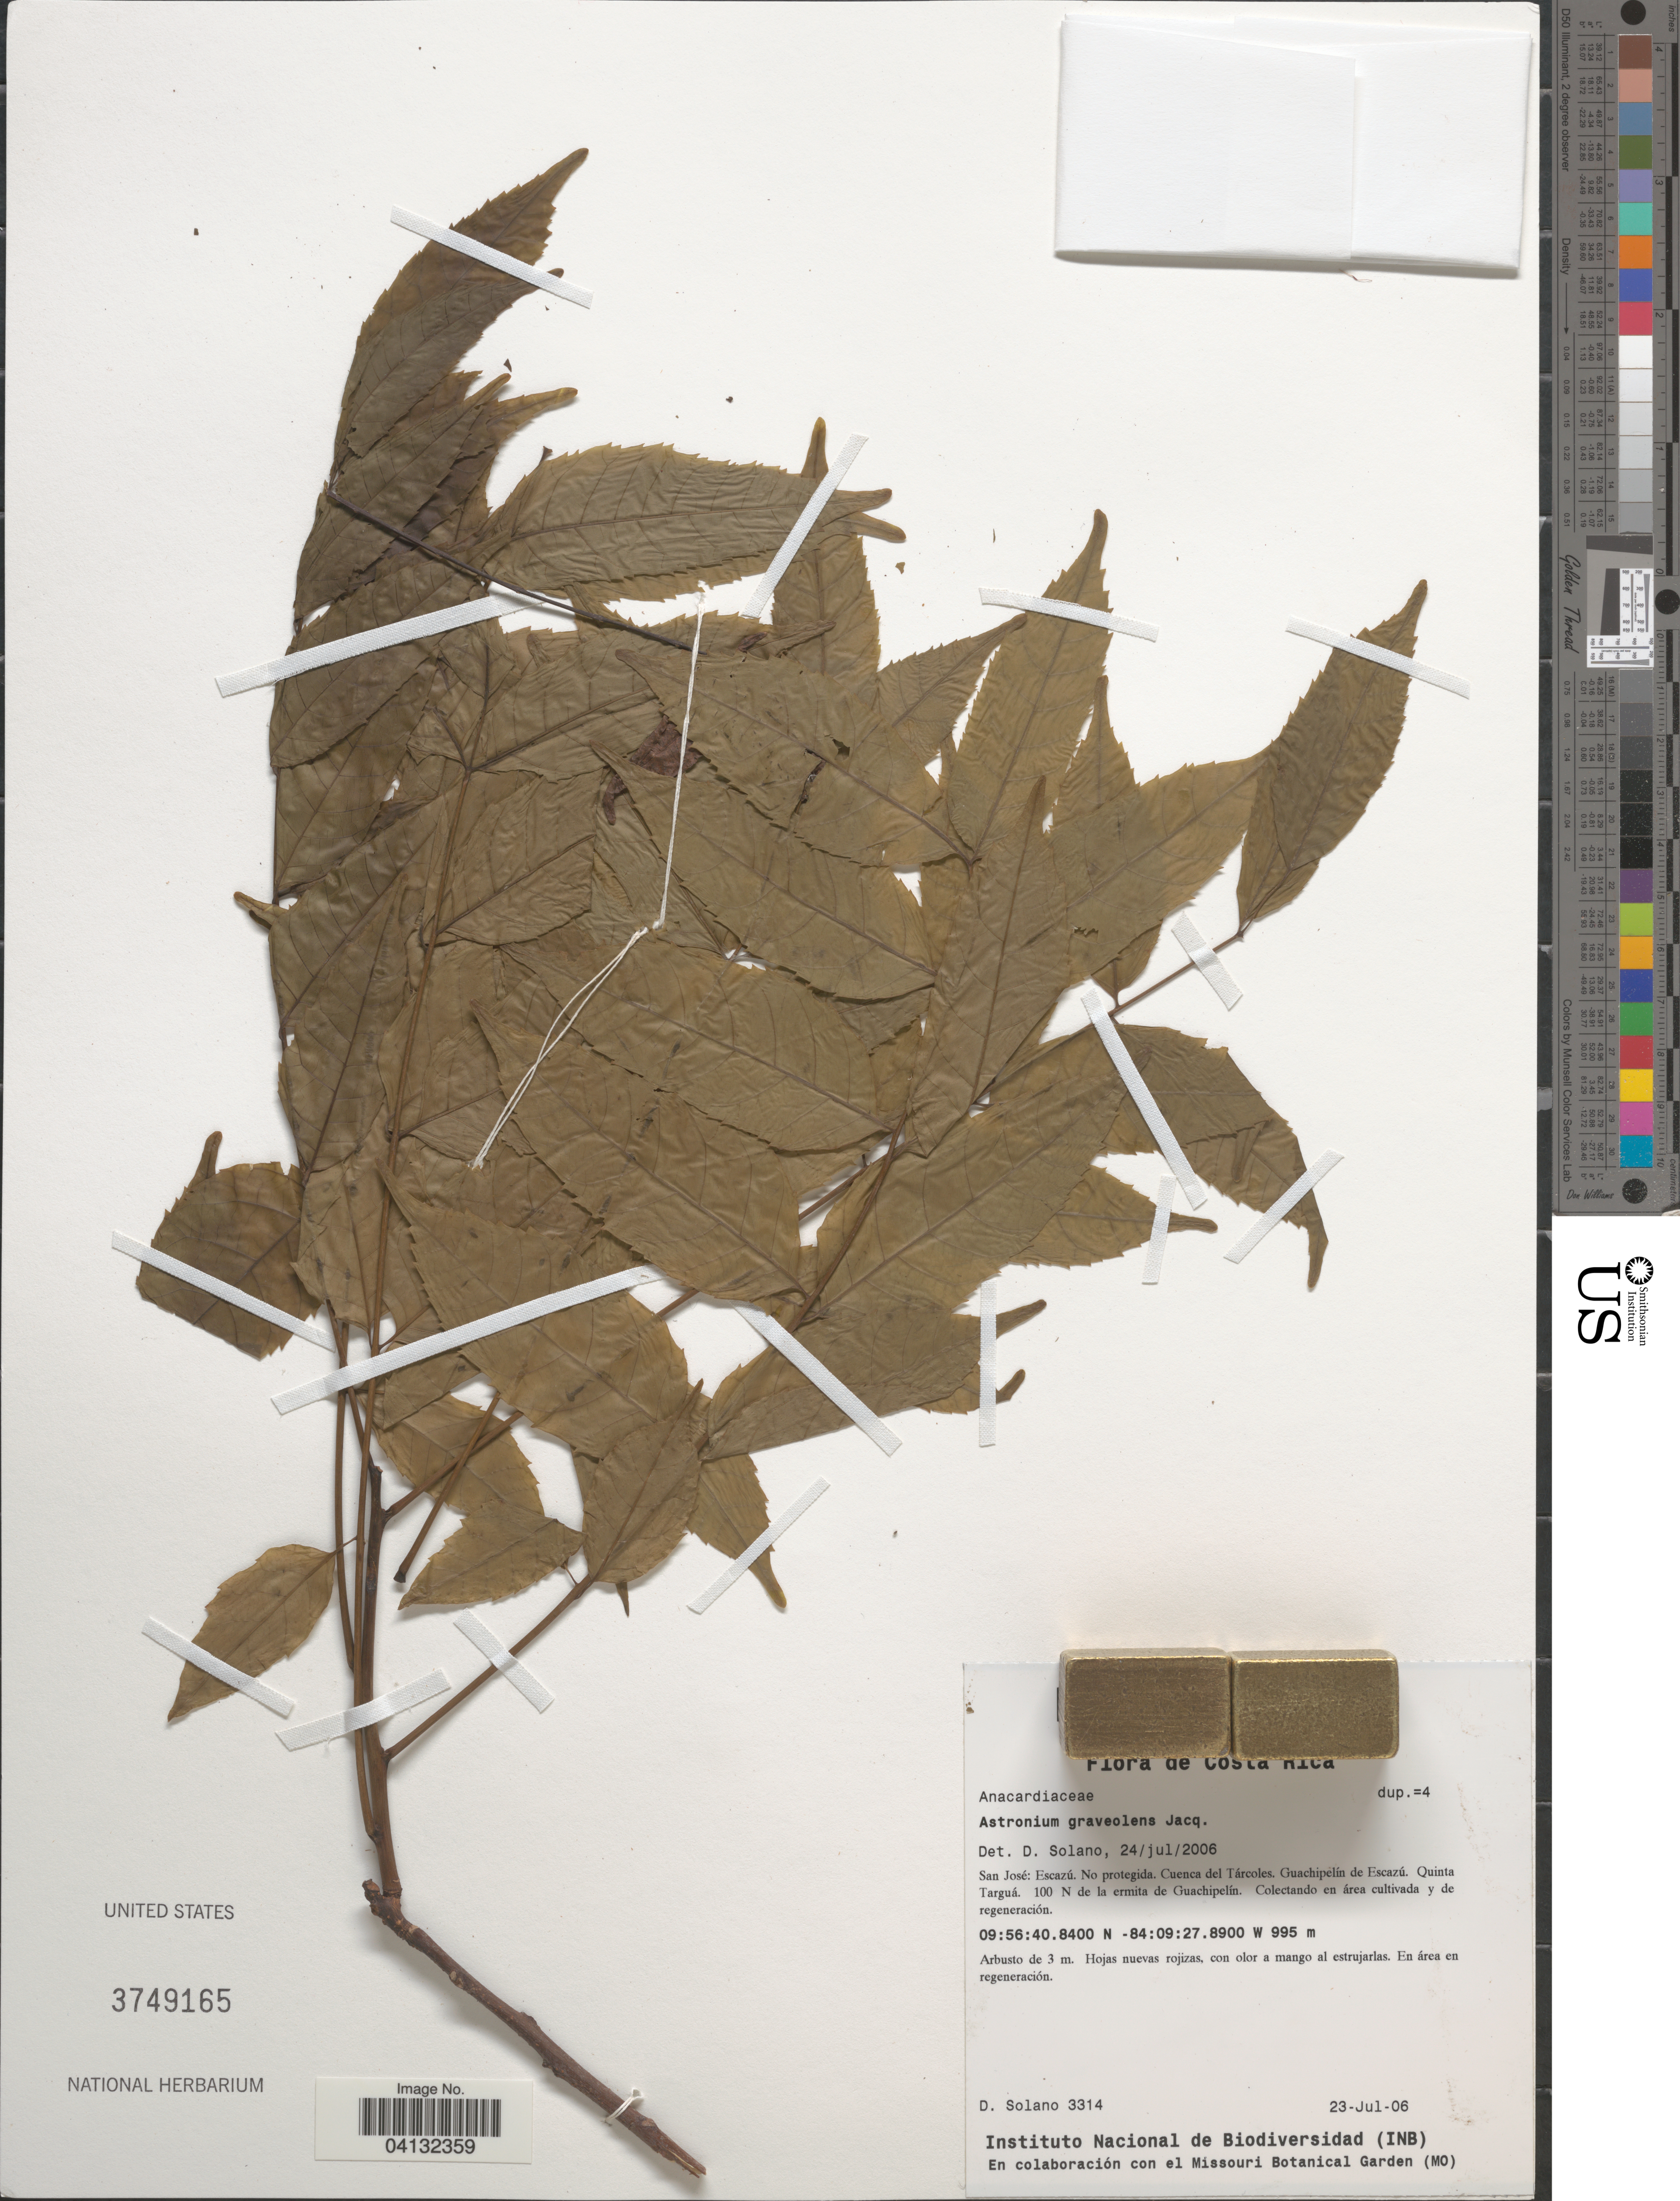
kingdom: Plantae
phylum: Tracheophyta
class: Magnoliopsida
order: Sapindales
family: Anacardiaceae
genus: Astronium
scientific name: Astronium graveolens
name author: Jacq.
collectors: D. Solano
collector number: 3314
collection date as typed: Transcribed d/m/y: 23/7/6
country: Costa Rica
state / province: San José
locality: Escazú. No protegida. Cuenca del Tárcoles. Guachipelín de Escazú. Quinta Targuá. 100 N de la ermita de Guachipelín. Colectando en área cultivada y de regeneración.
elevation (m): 995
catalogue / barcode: US 3749165